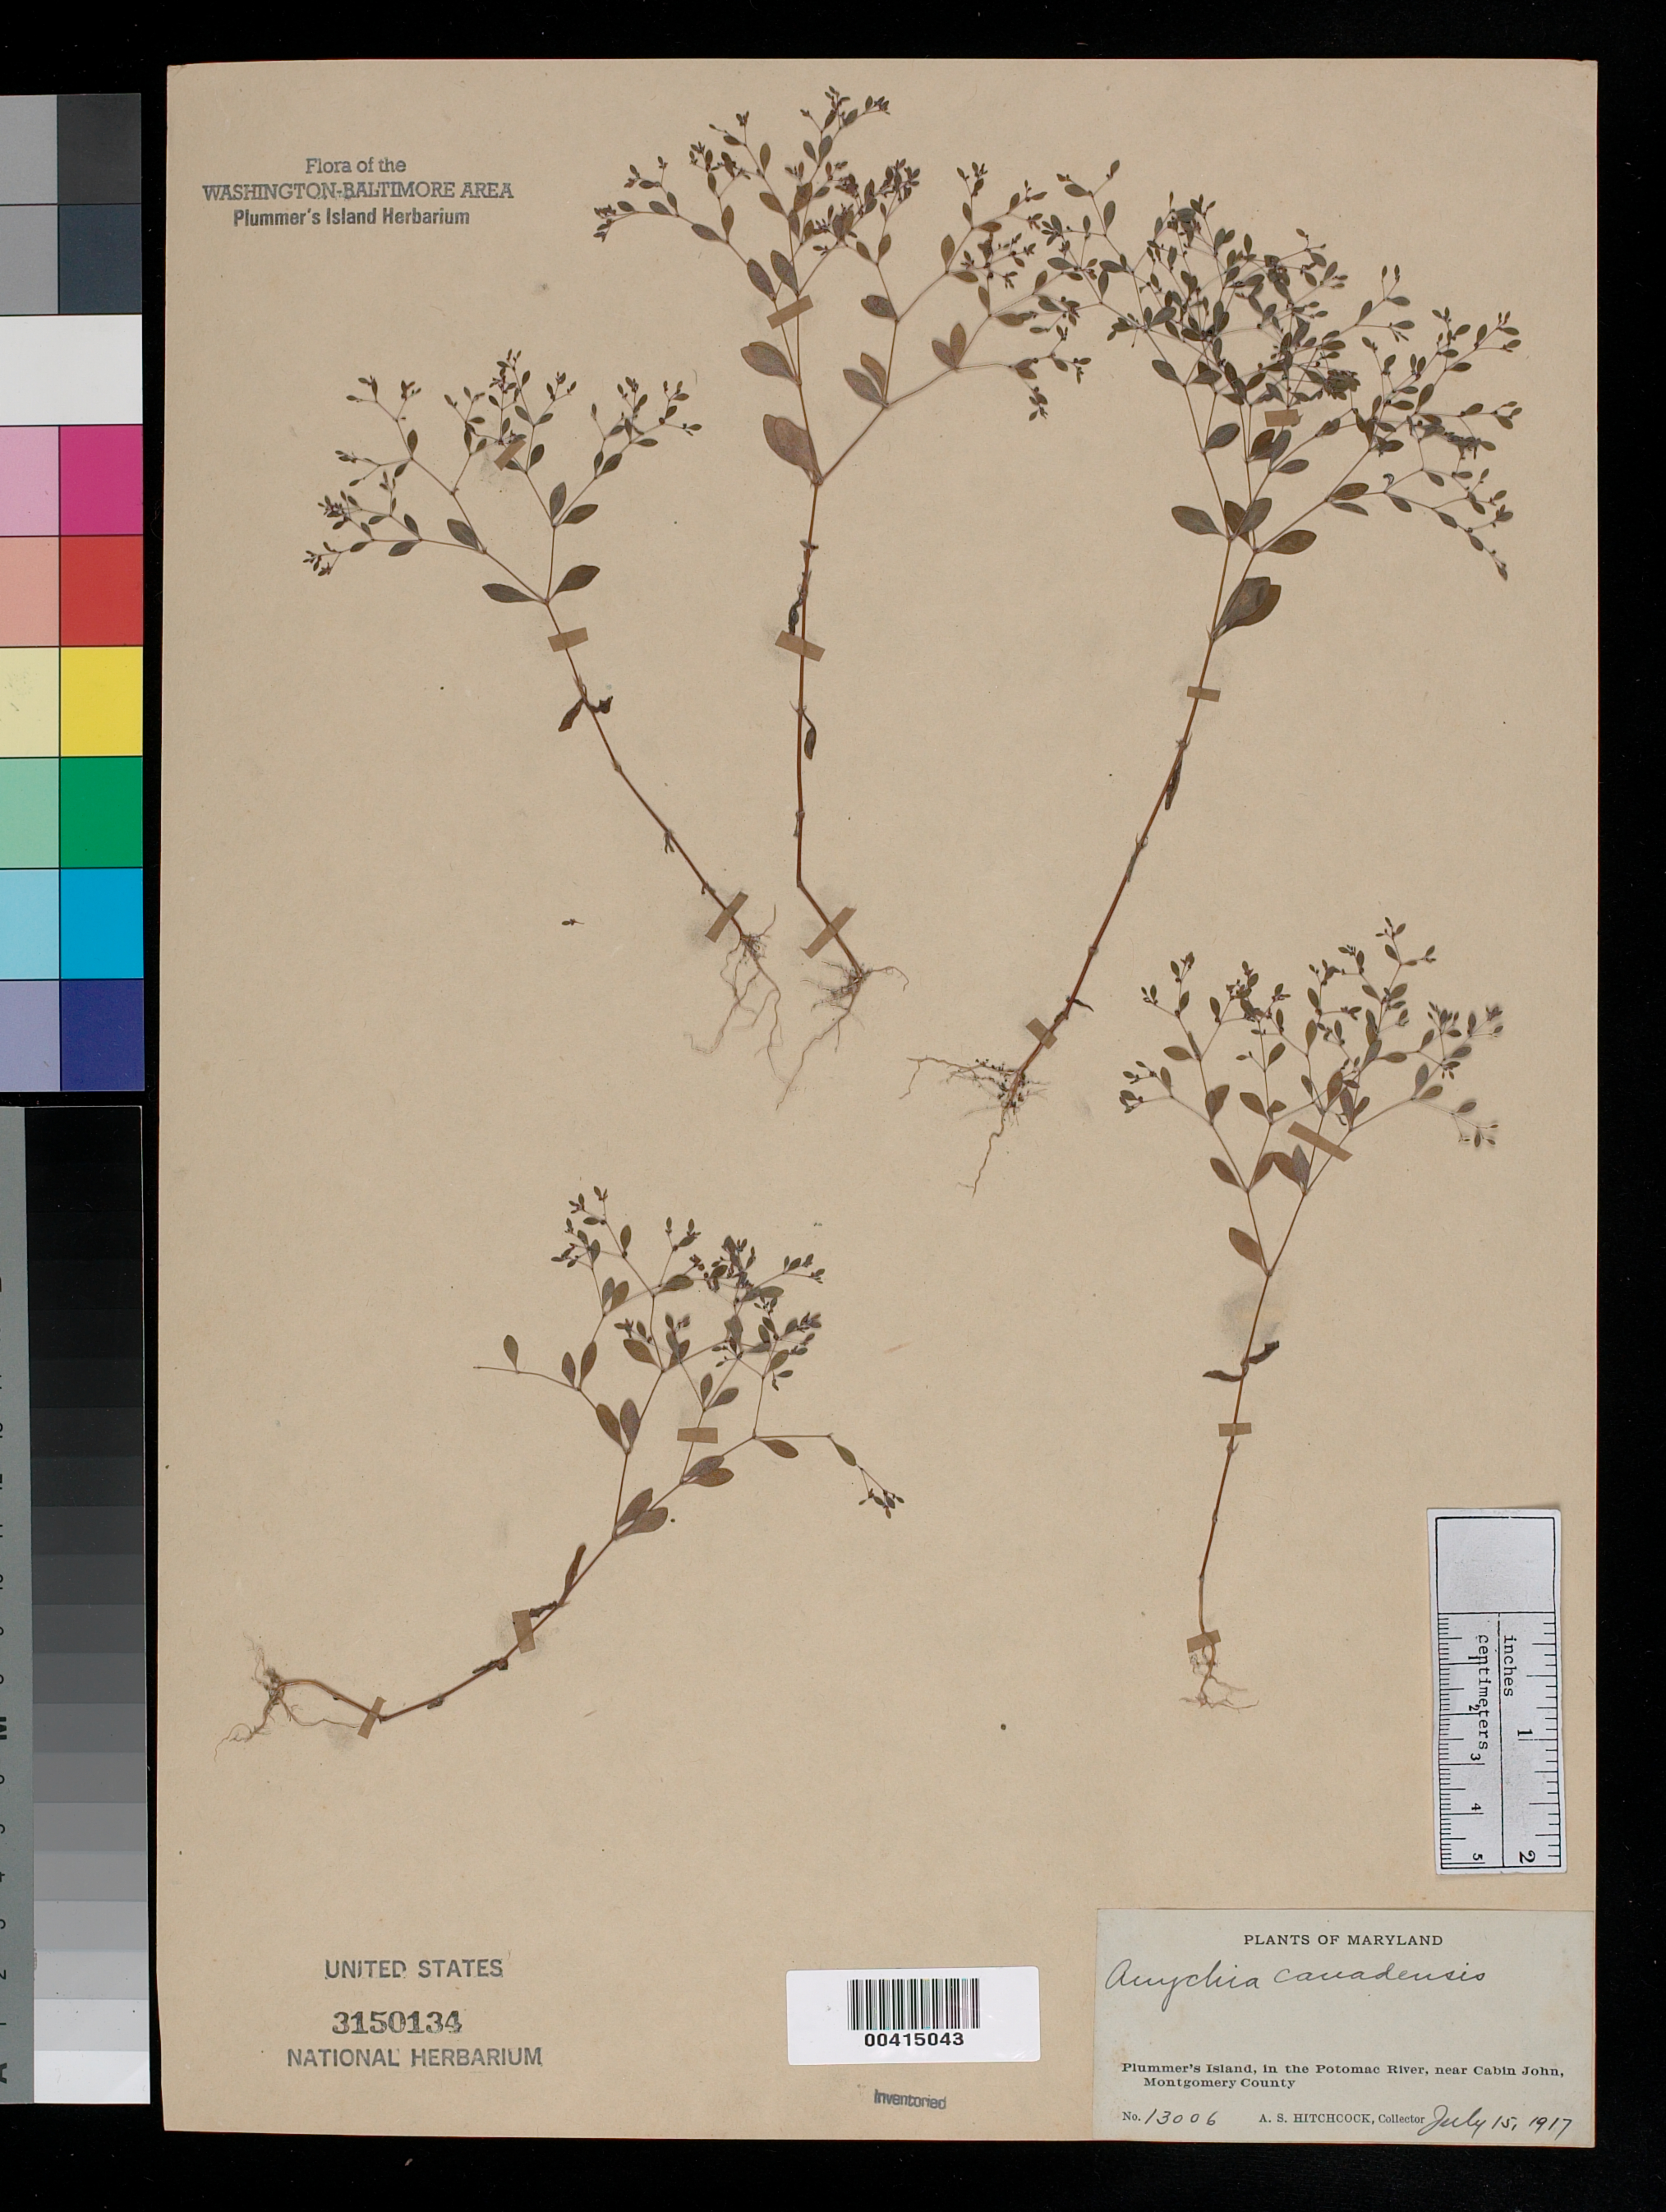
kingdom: Plantae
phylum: Tracheophyta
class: Magnoliopsida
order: Caryophyllales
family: Caryophyllaceae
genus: Paronychia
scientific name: Paronychia canadensis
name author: (L.) Alph. Wood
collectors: A. S. Hitchcock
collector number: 13006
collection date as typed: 15 Jul 1917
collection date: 1917-07-15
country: United States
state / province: Maryland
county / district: Montgomery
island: Plummers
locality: Plummer's Island C. & O. Canal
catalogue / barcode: US 3150134